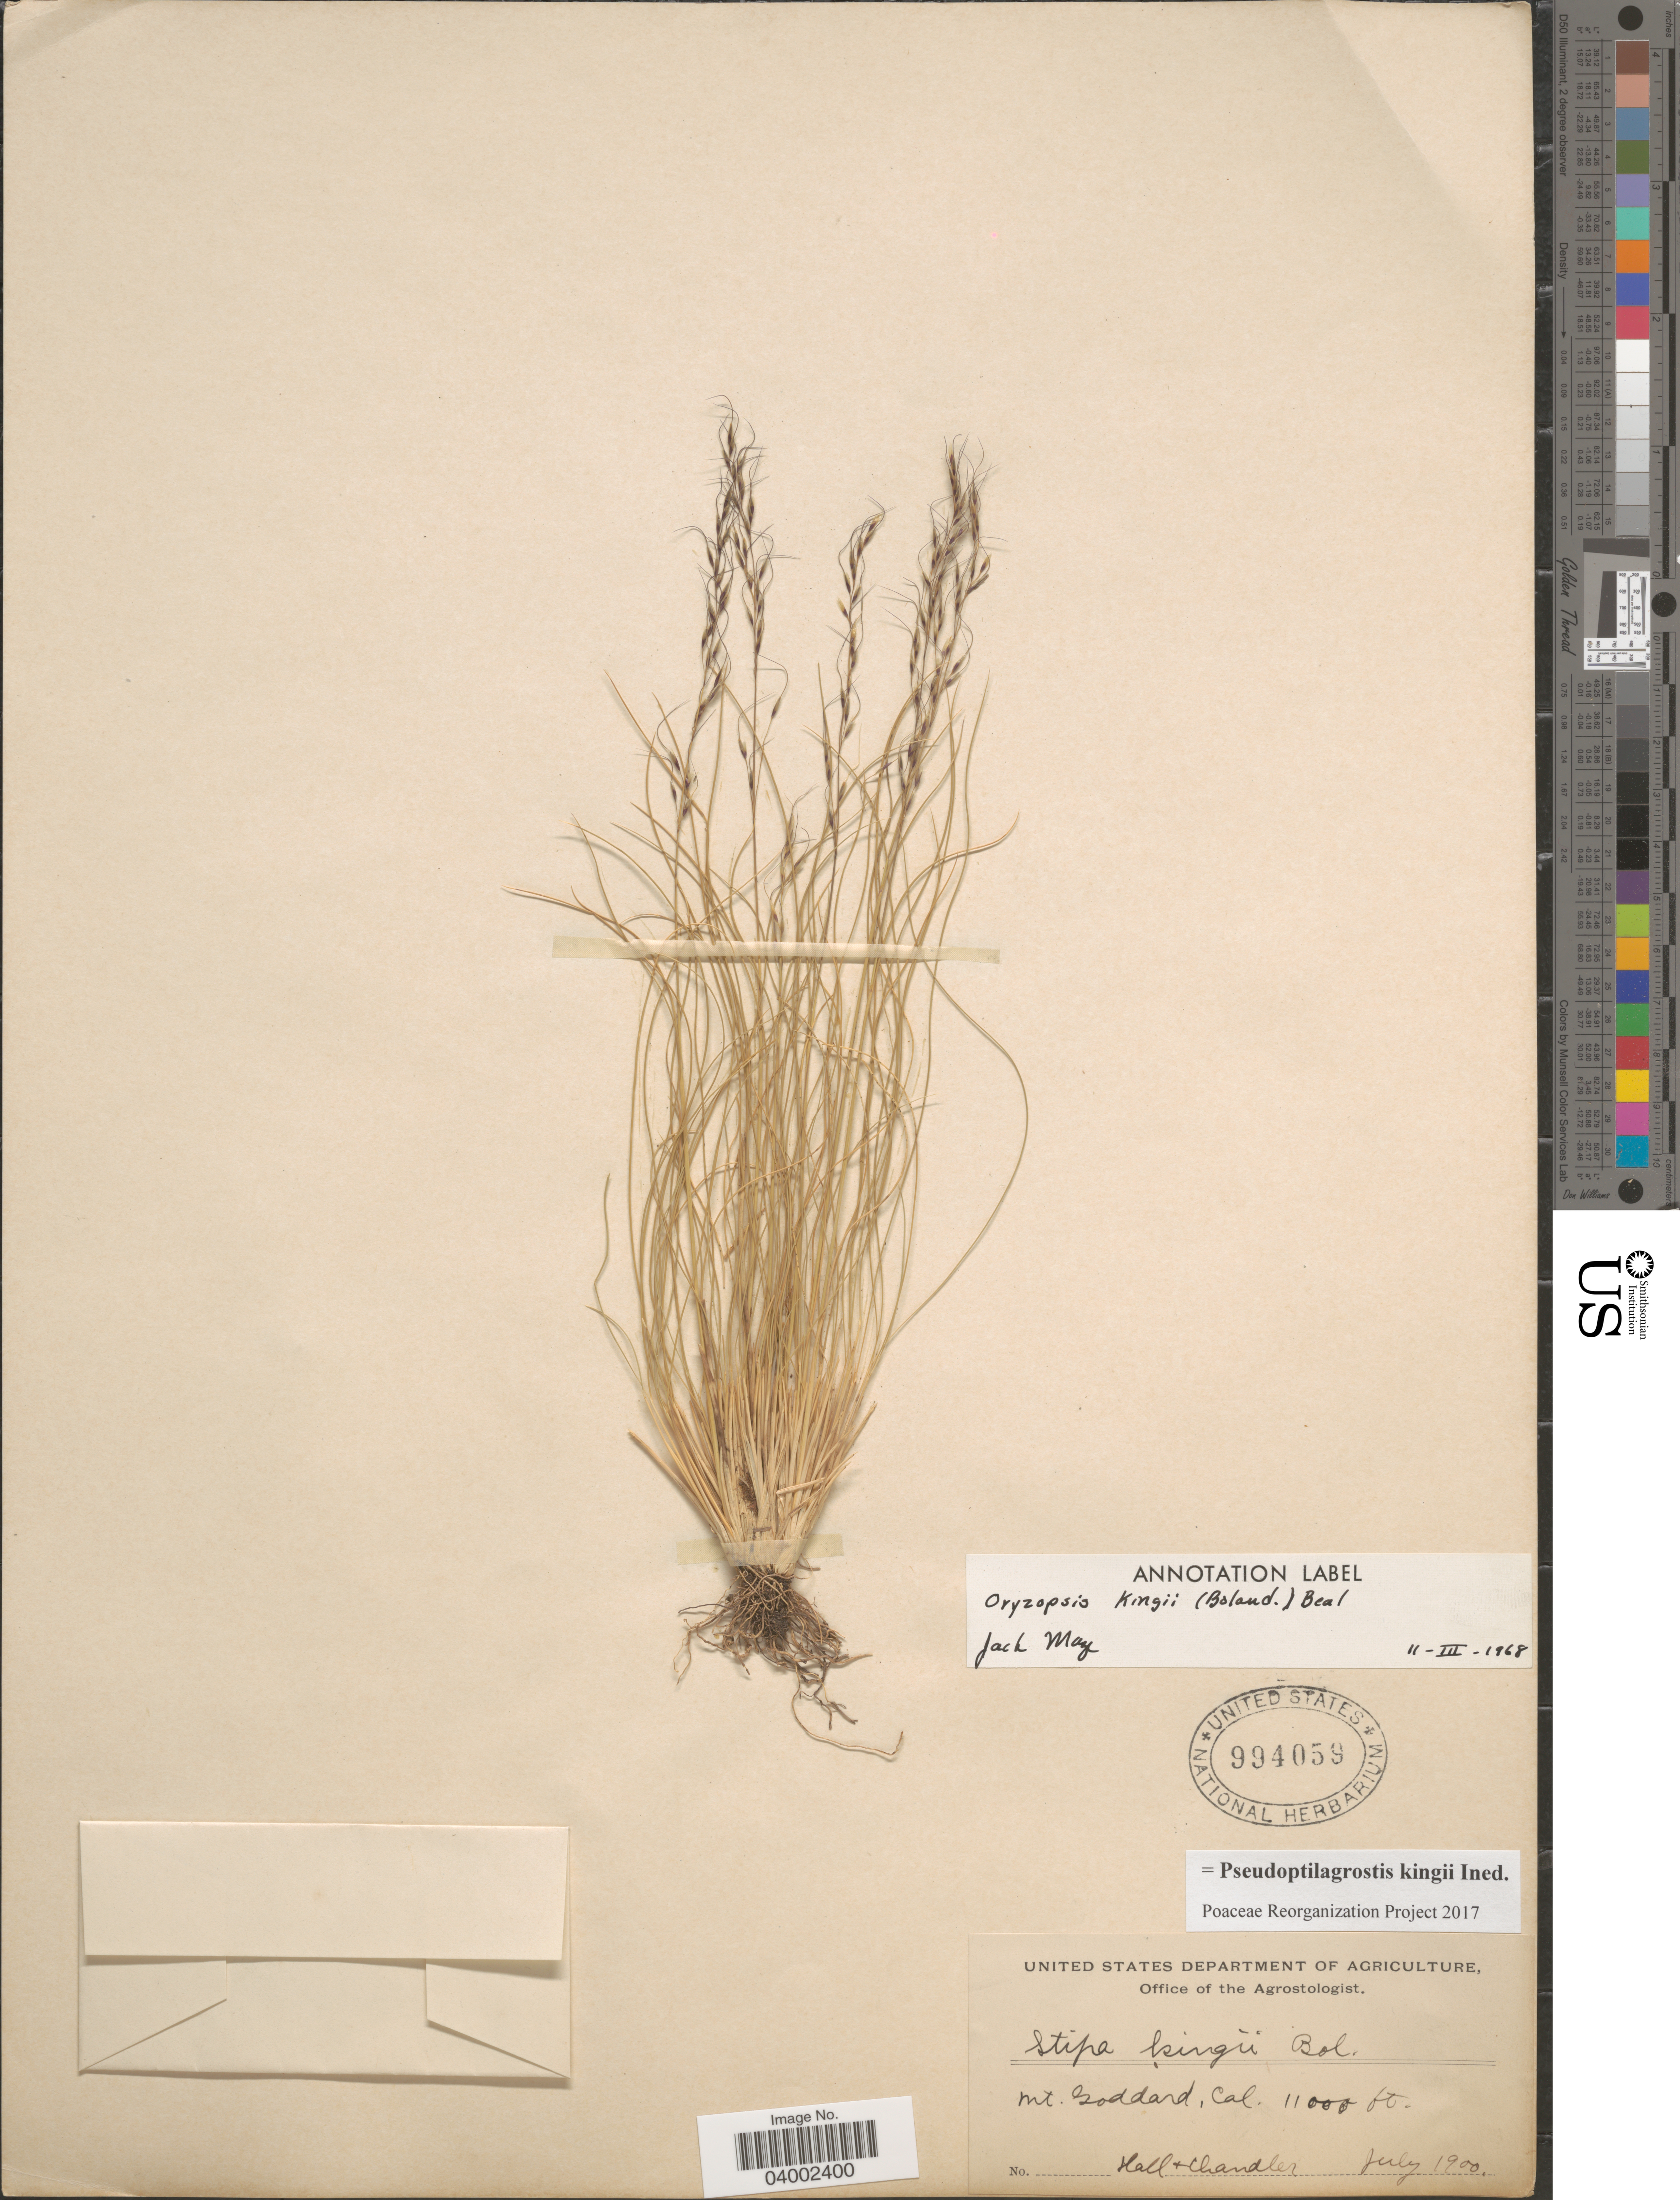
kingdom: Plantae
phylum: Tracheophyta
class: Liliopsida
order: Poales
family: Poaceae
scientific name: Pseudoptilagrostis kingii ined.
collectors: -- Hall & Chandler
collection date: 1900-07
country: United States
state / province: California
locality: Mt. Goddard.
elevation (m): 3353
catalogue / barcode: US 994059